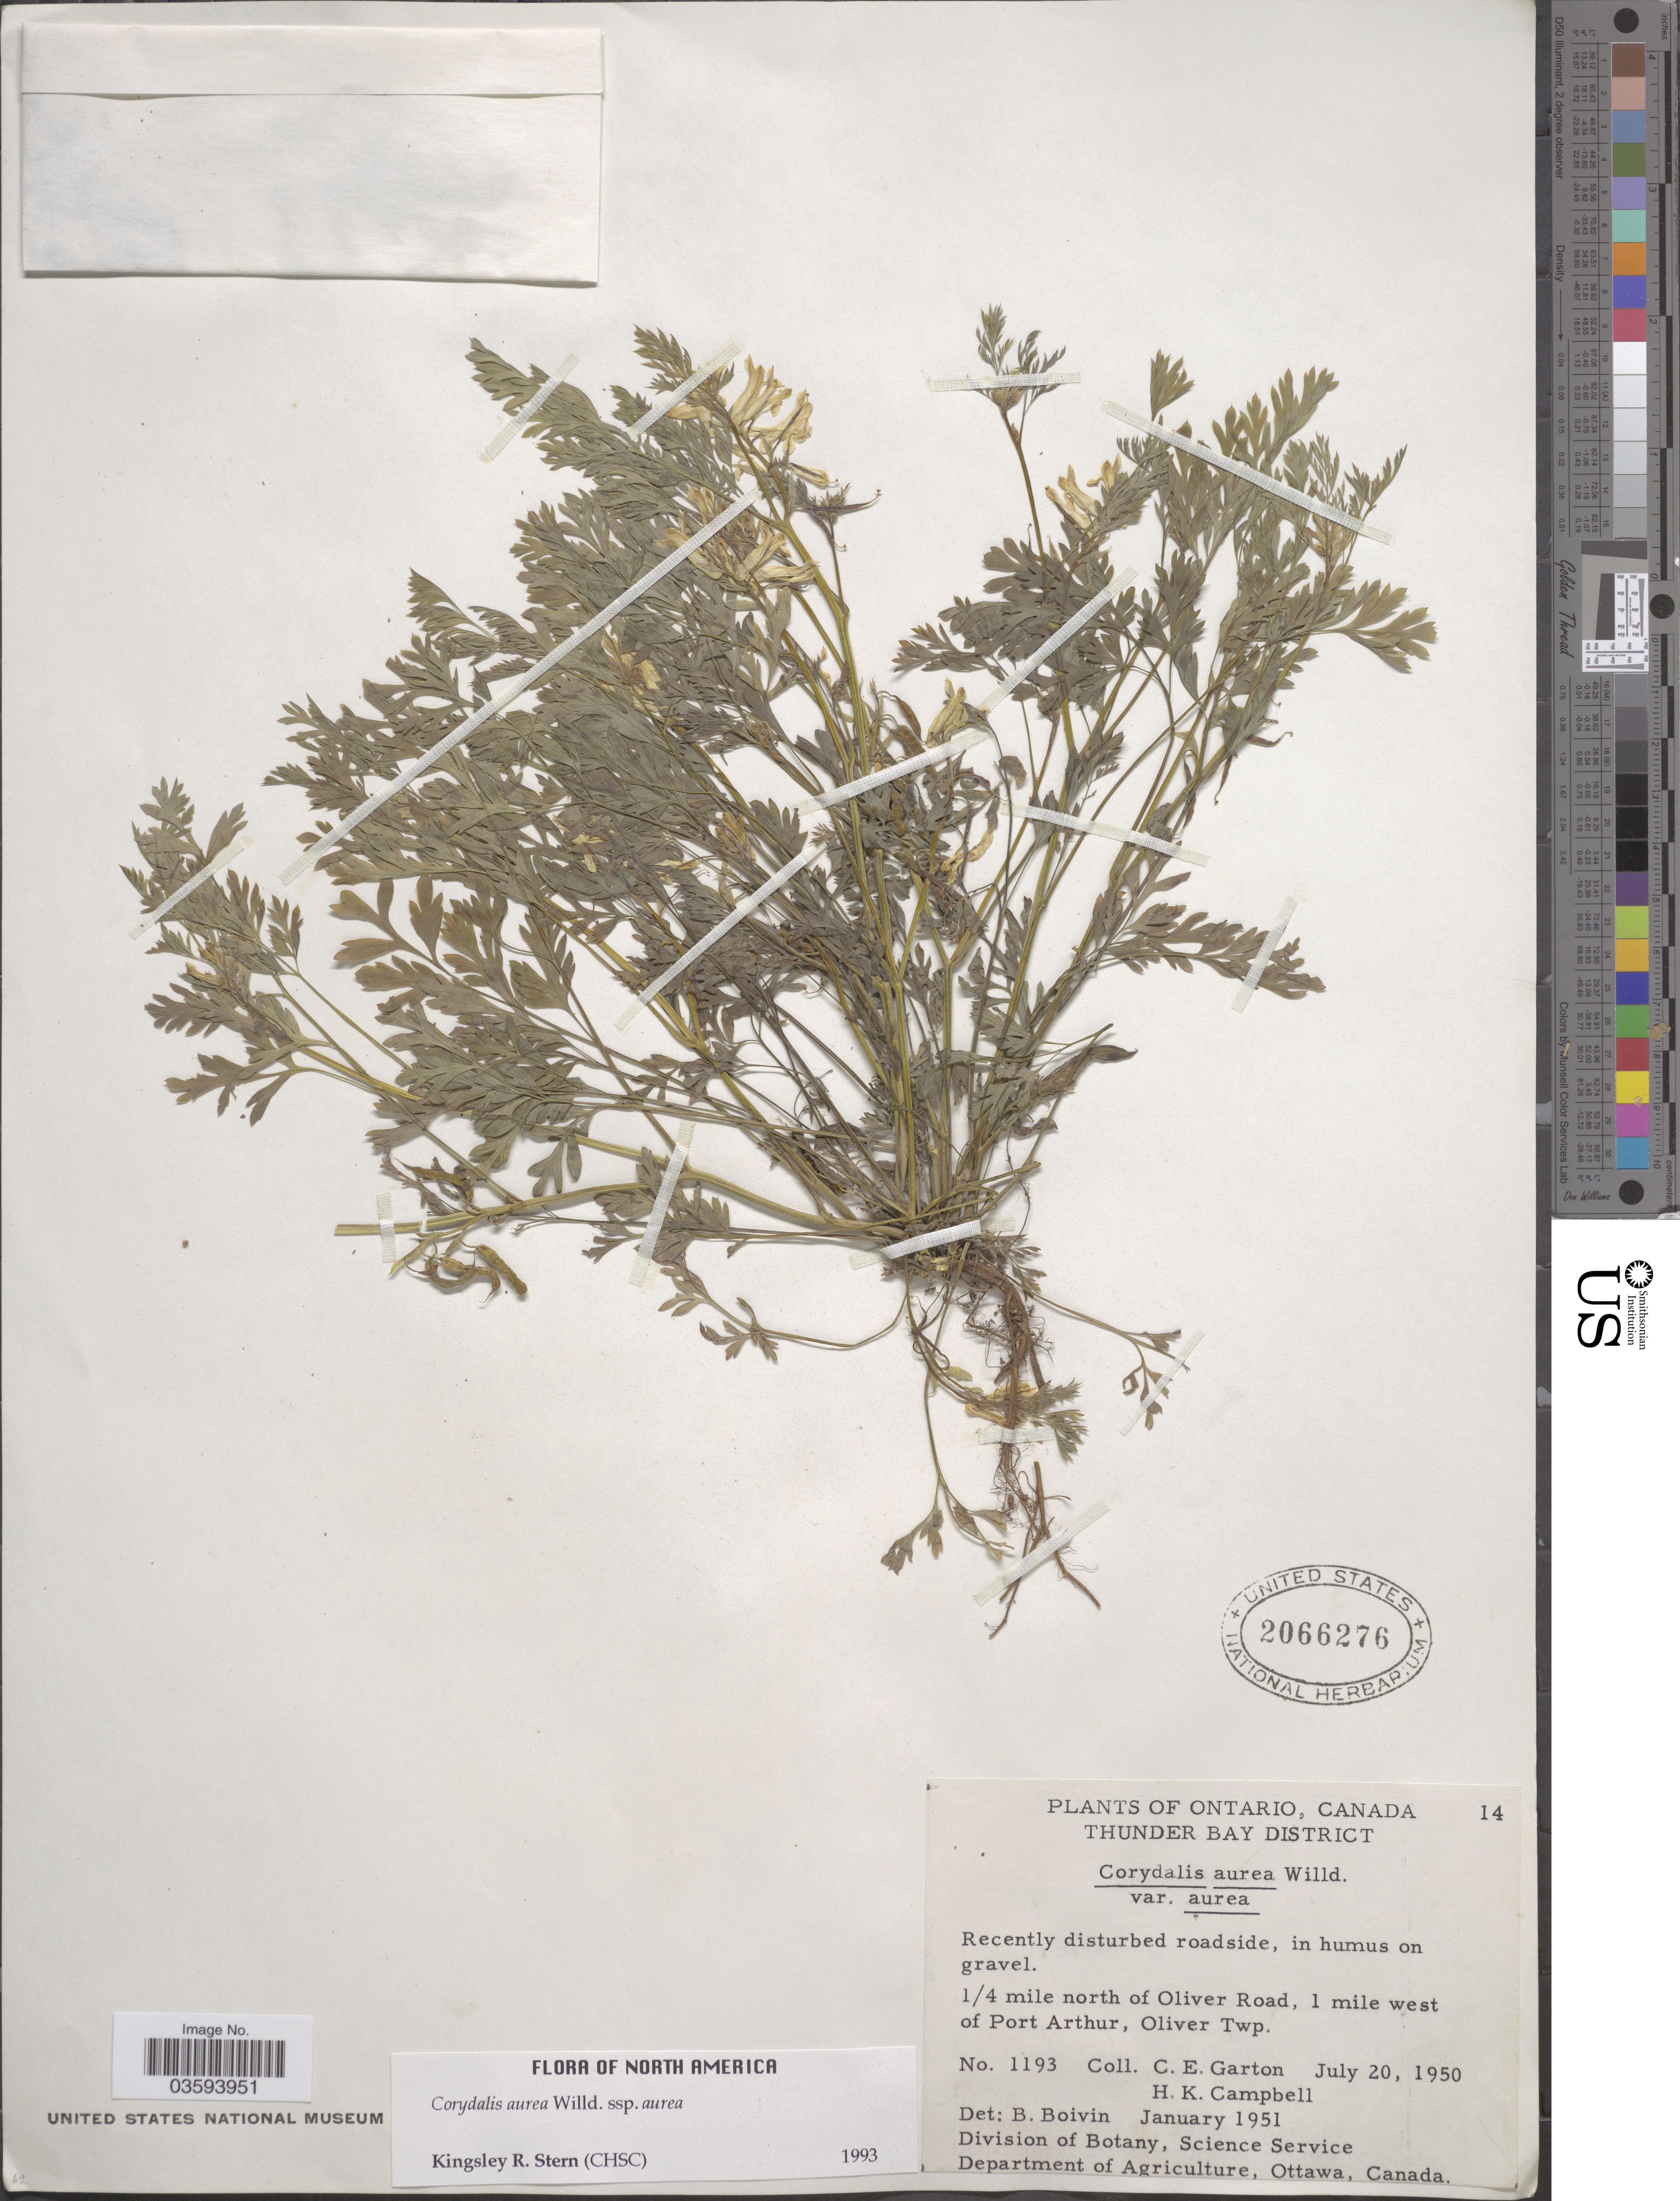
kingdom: Plantae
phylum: Tracheophyta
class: Magnoliopsida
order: Ranunculales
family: Papaveraceae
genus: Corydalis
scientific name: Corydalis aurea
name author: Willd.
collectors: C. E. Garton & H. K. Campbell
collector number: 1193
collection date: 1950-07-20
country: Canada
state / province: Ontario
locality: Thunder Bay District. ¼ mile north of Oliver Road, 1 mile west of Port Arthur, Oliver Twp.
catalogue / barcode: US 2066276